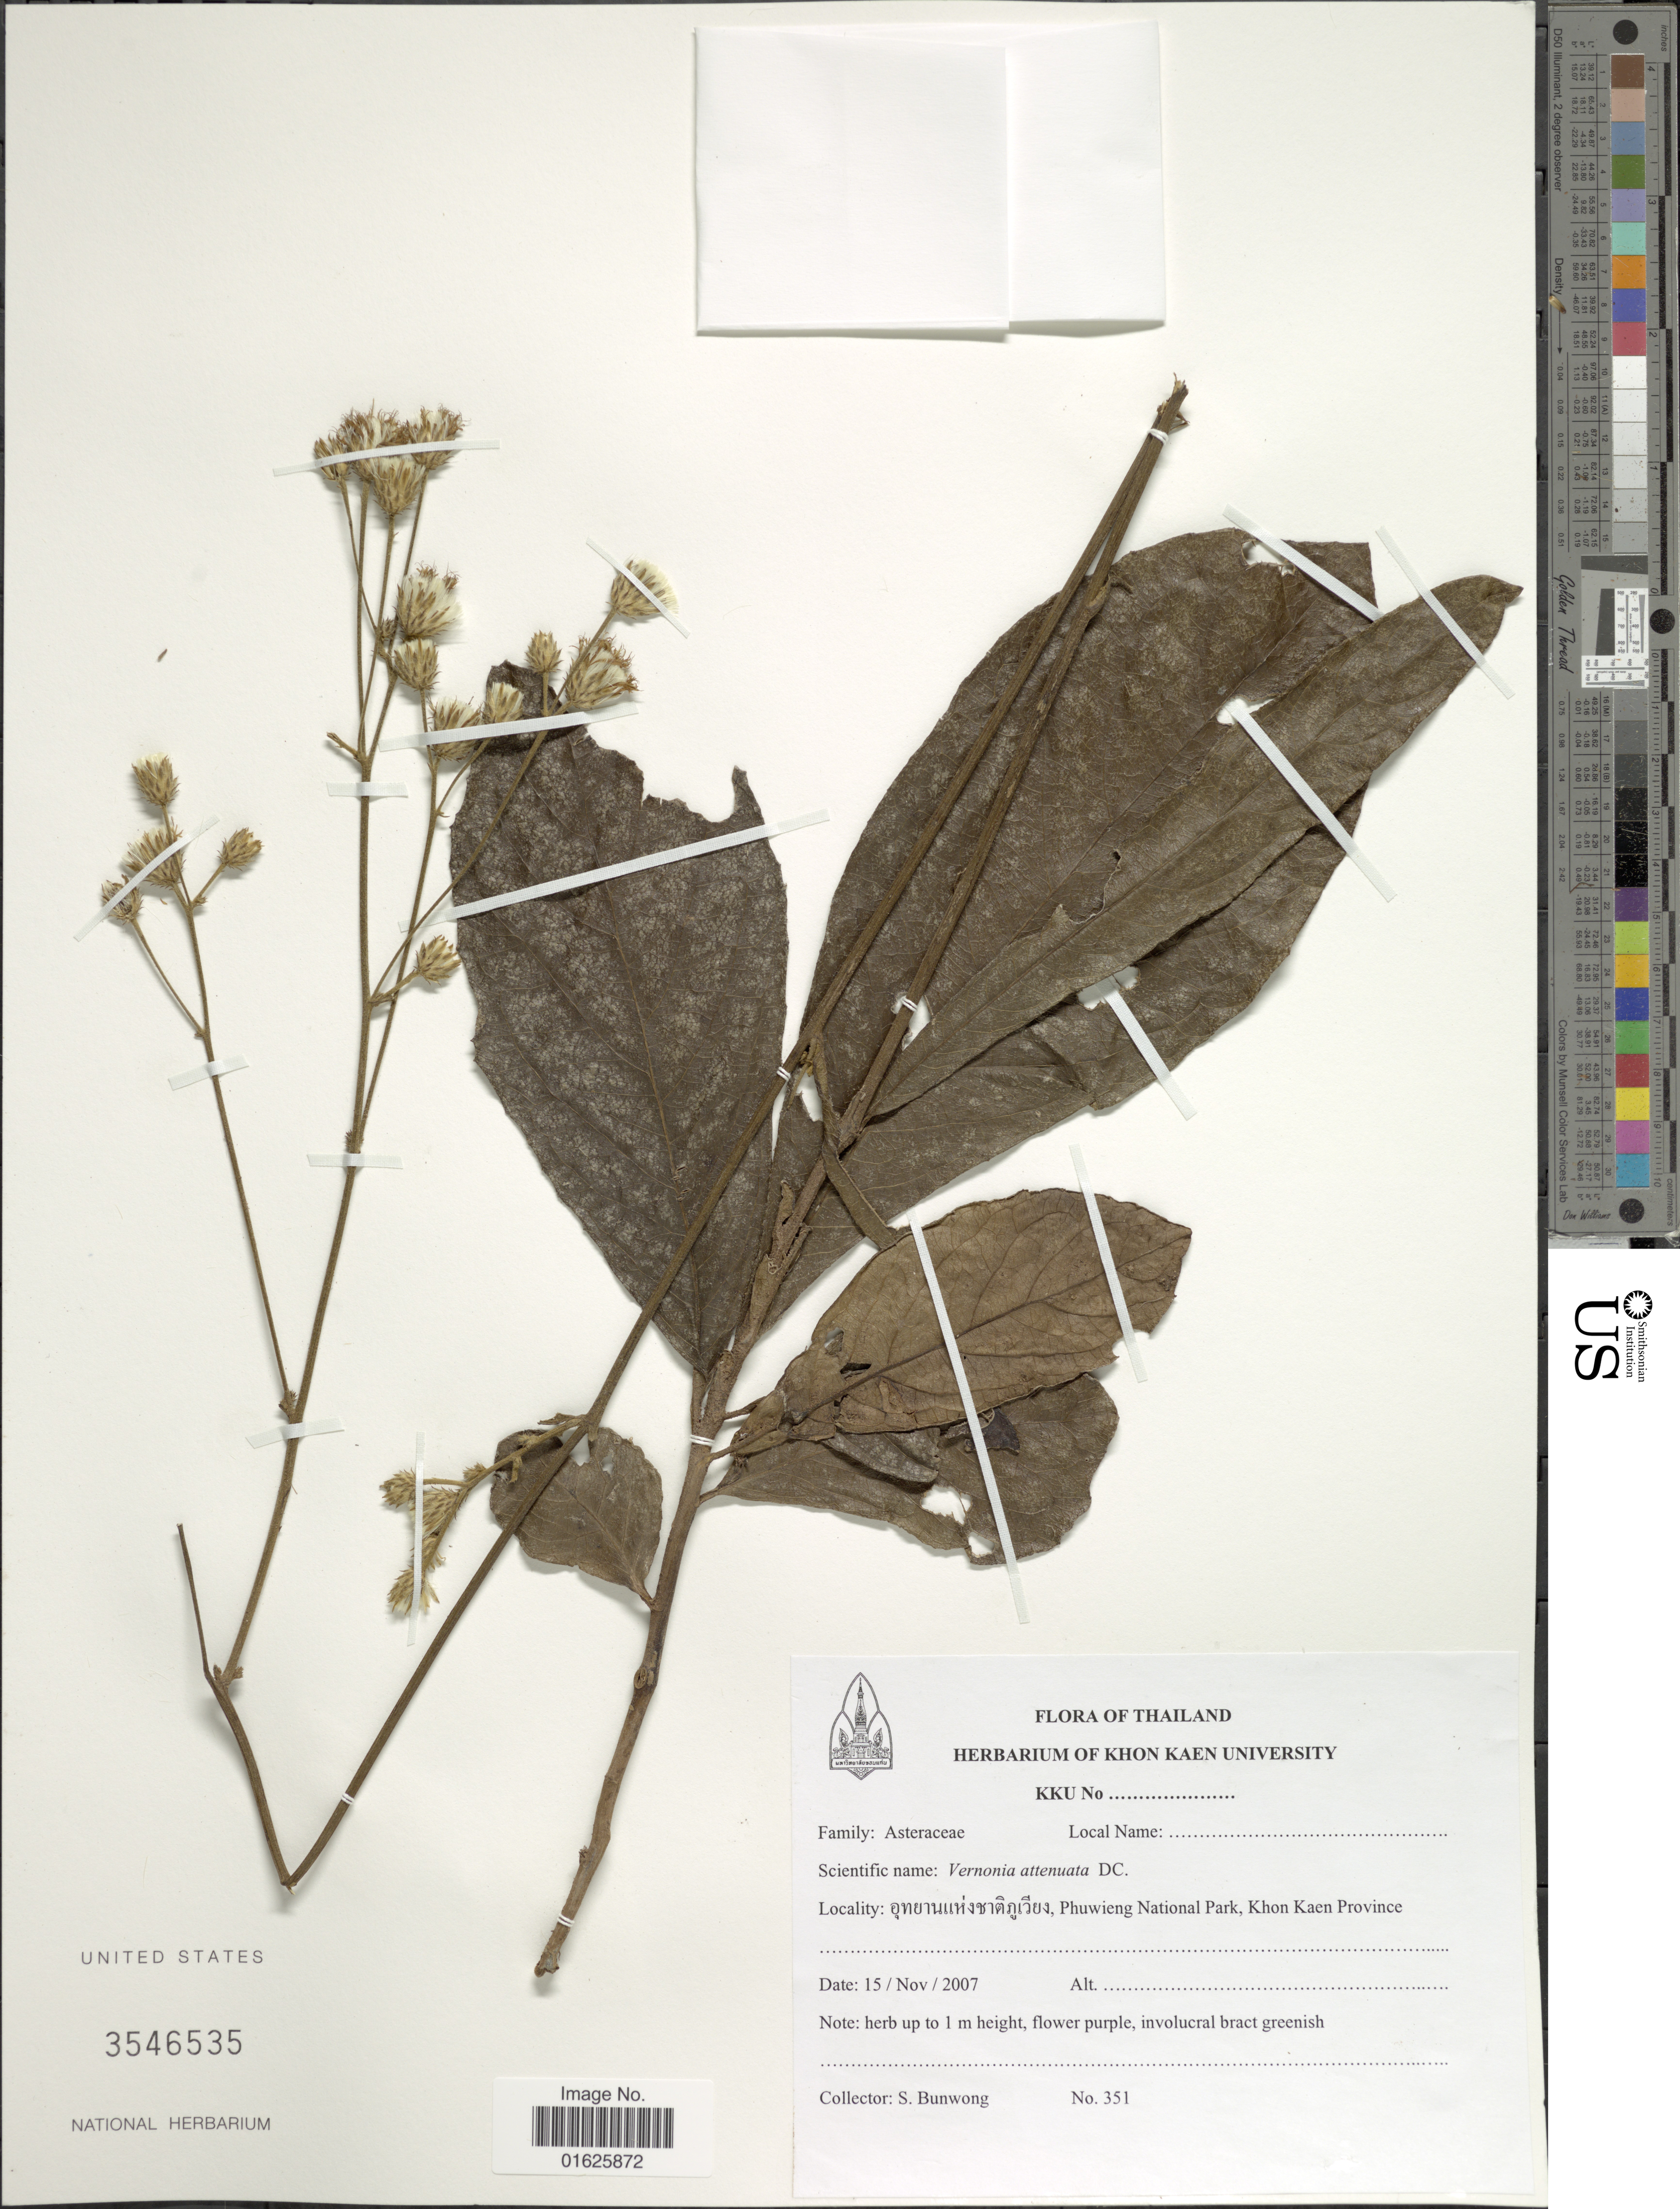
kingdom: Plantae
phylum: Tracheophyta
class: Magnoliopsida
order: Asterales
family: Asteraceae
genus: Acilepis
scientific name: Acilepis sp.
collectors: S. Bunwong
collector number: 351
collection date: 2007-11-15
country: Thailand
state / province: Khon Kaen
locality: X, Phuwieng National Park, Khon Kaen Province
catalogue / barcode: US 3546535